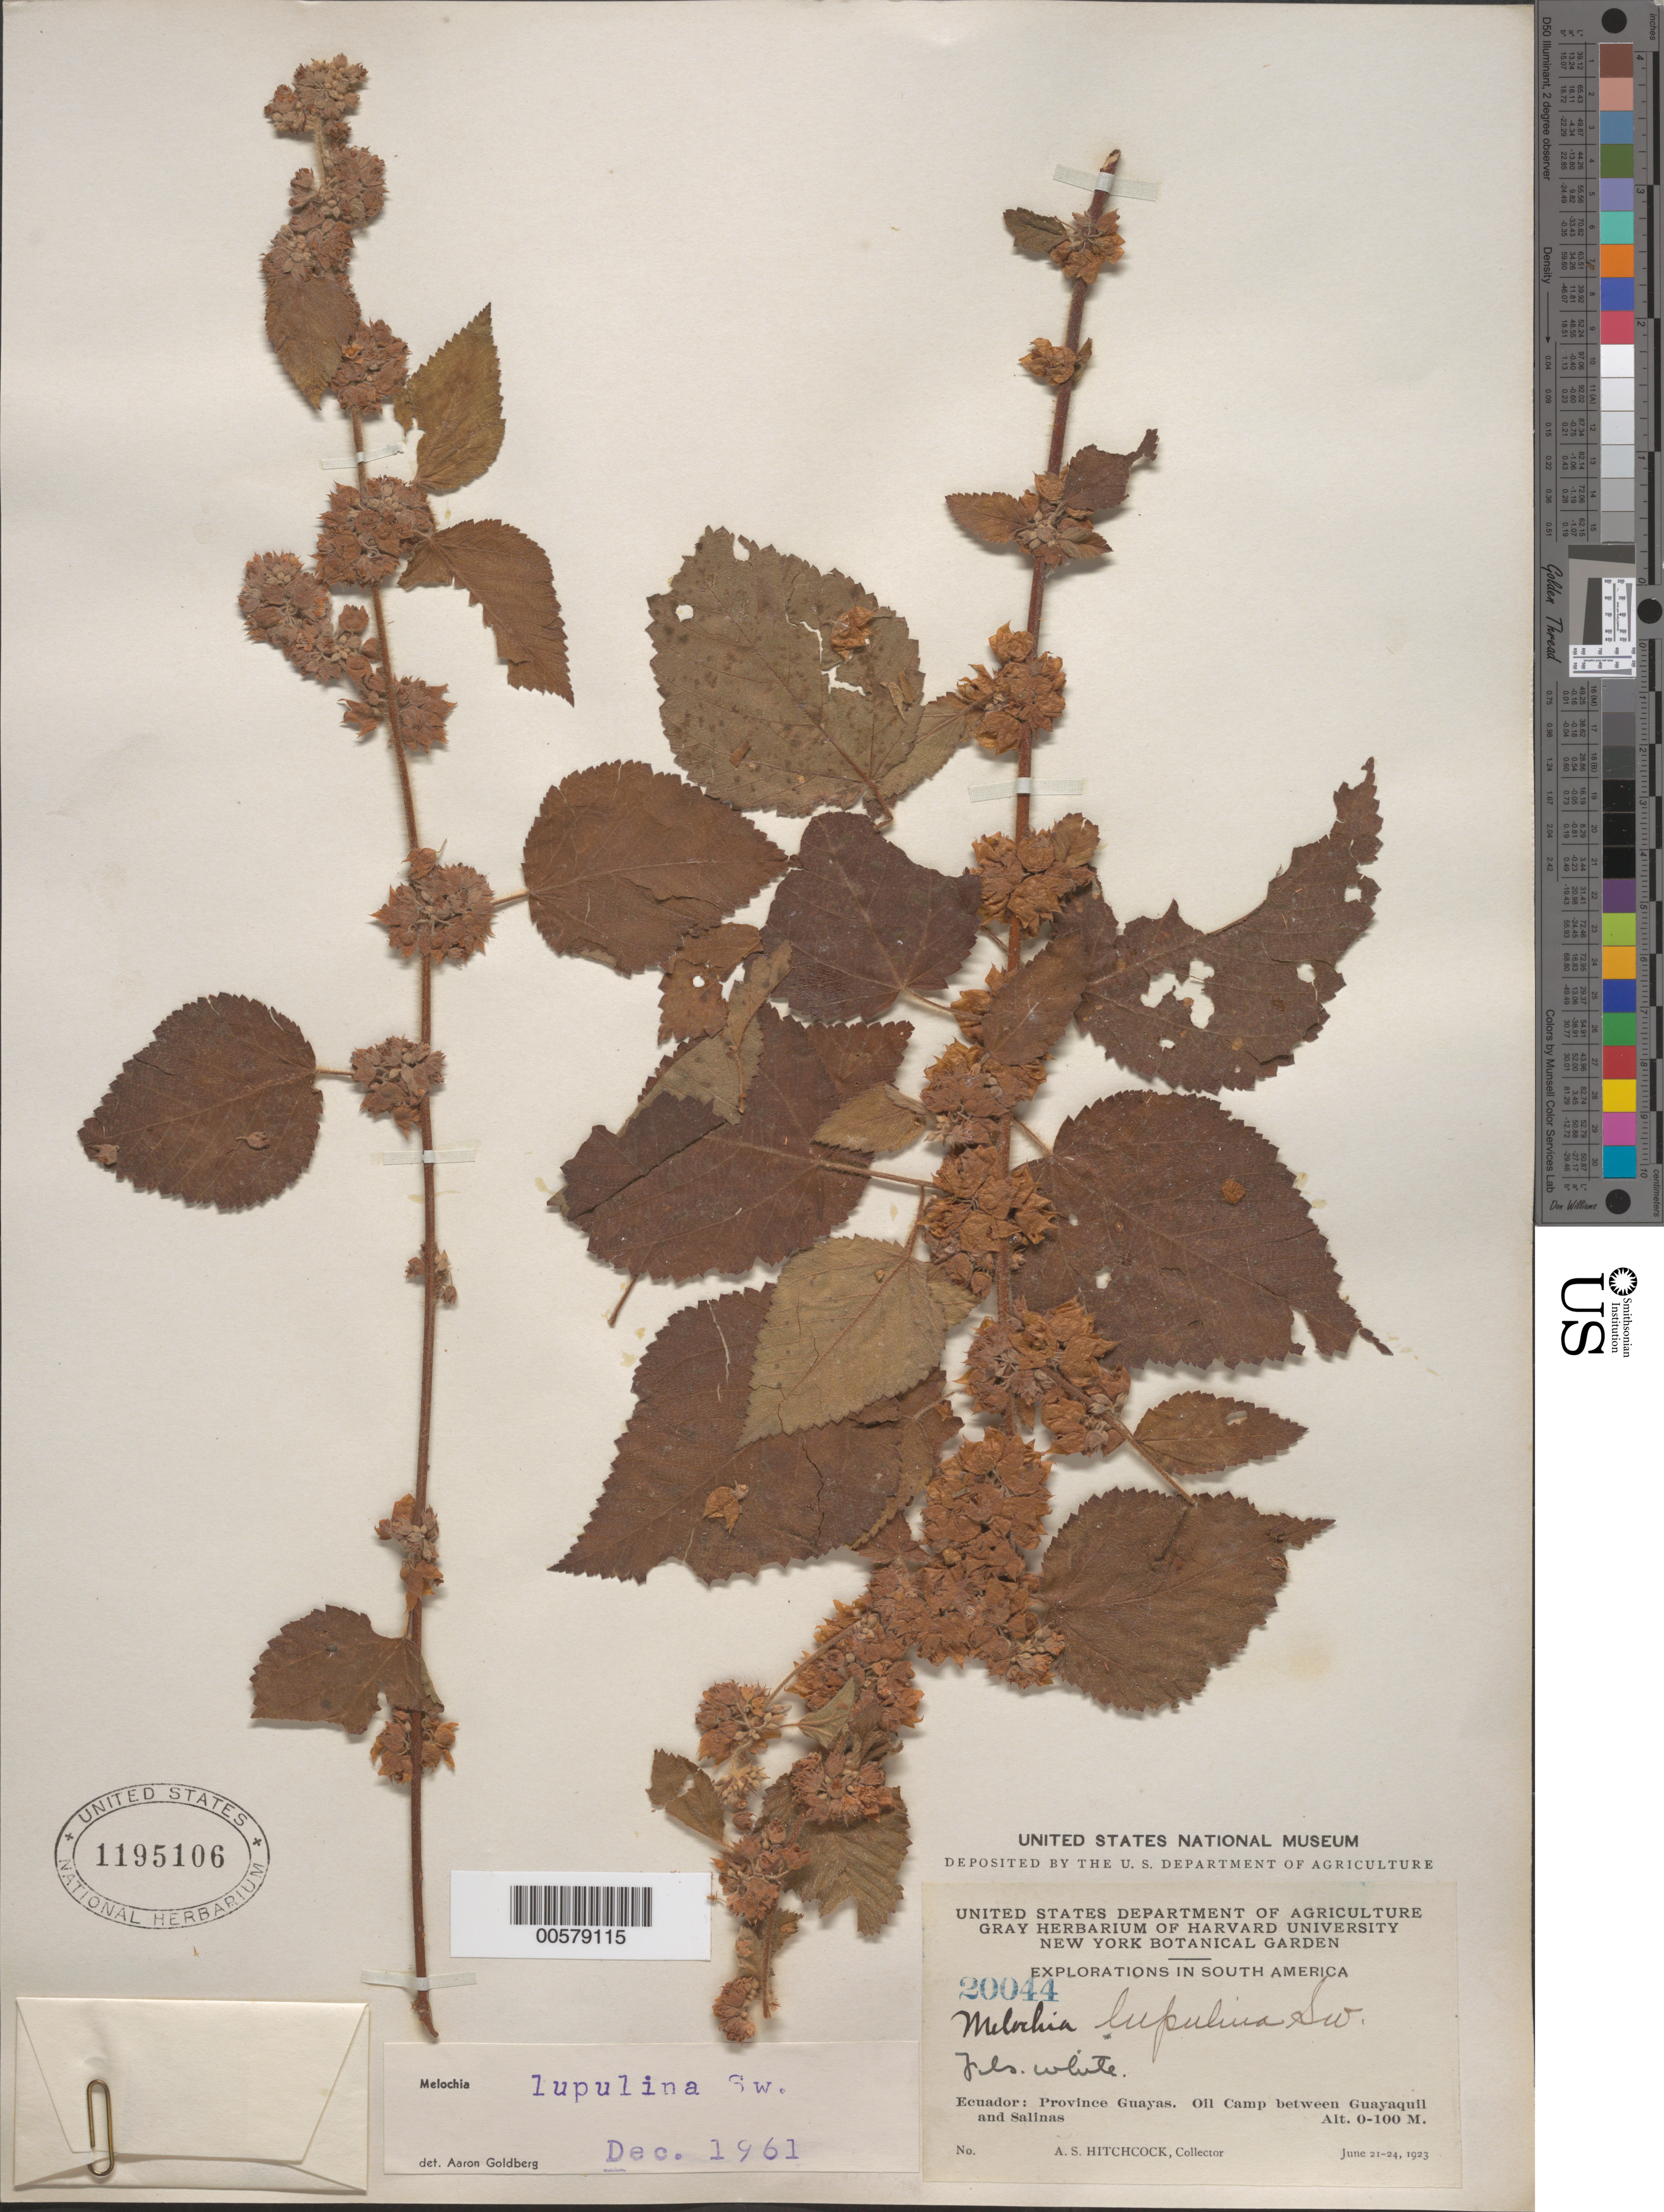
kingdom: Plantae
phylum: Tracheophyta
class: Magnoliopsida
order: Malvales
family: Malvaceae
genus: Melochia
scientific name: Melochia lupulina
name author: Sw.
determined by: Goldberg, Aaron, (US), NMNH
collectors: A. S. Hitchcock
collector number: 20044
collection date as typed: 21 Jun 1923 to 24 Jun 1923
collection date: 1923-06-21/1923-06-24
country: Ecuador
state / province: Guayas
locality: Oil camp between Guayaquil and Salinas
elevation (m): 0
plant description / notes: US, NY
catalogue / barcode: US 1195106